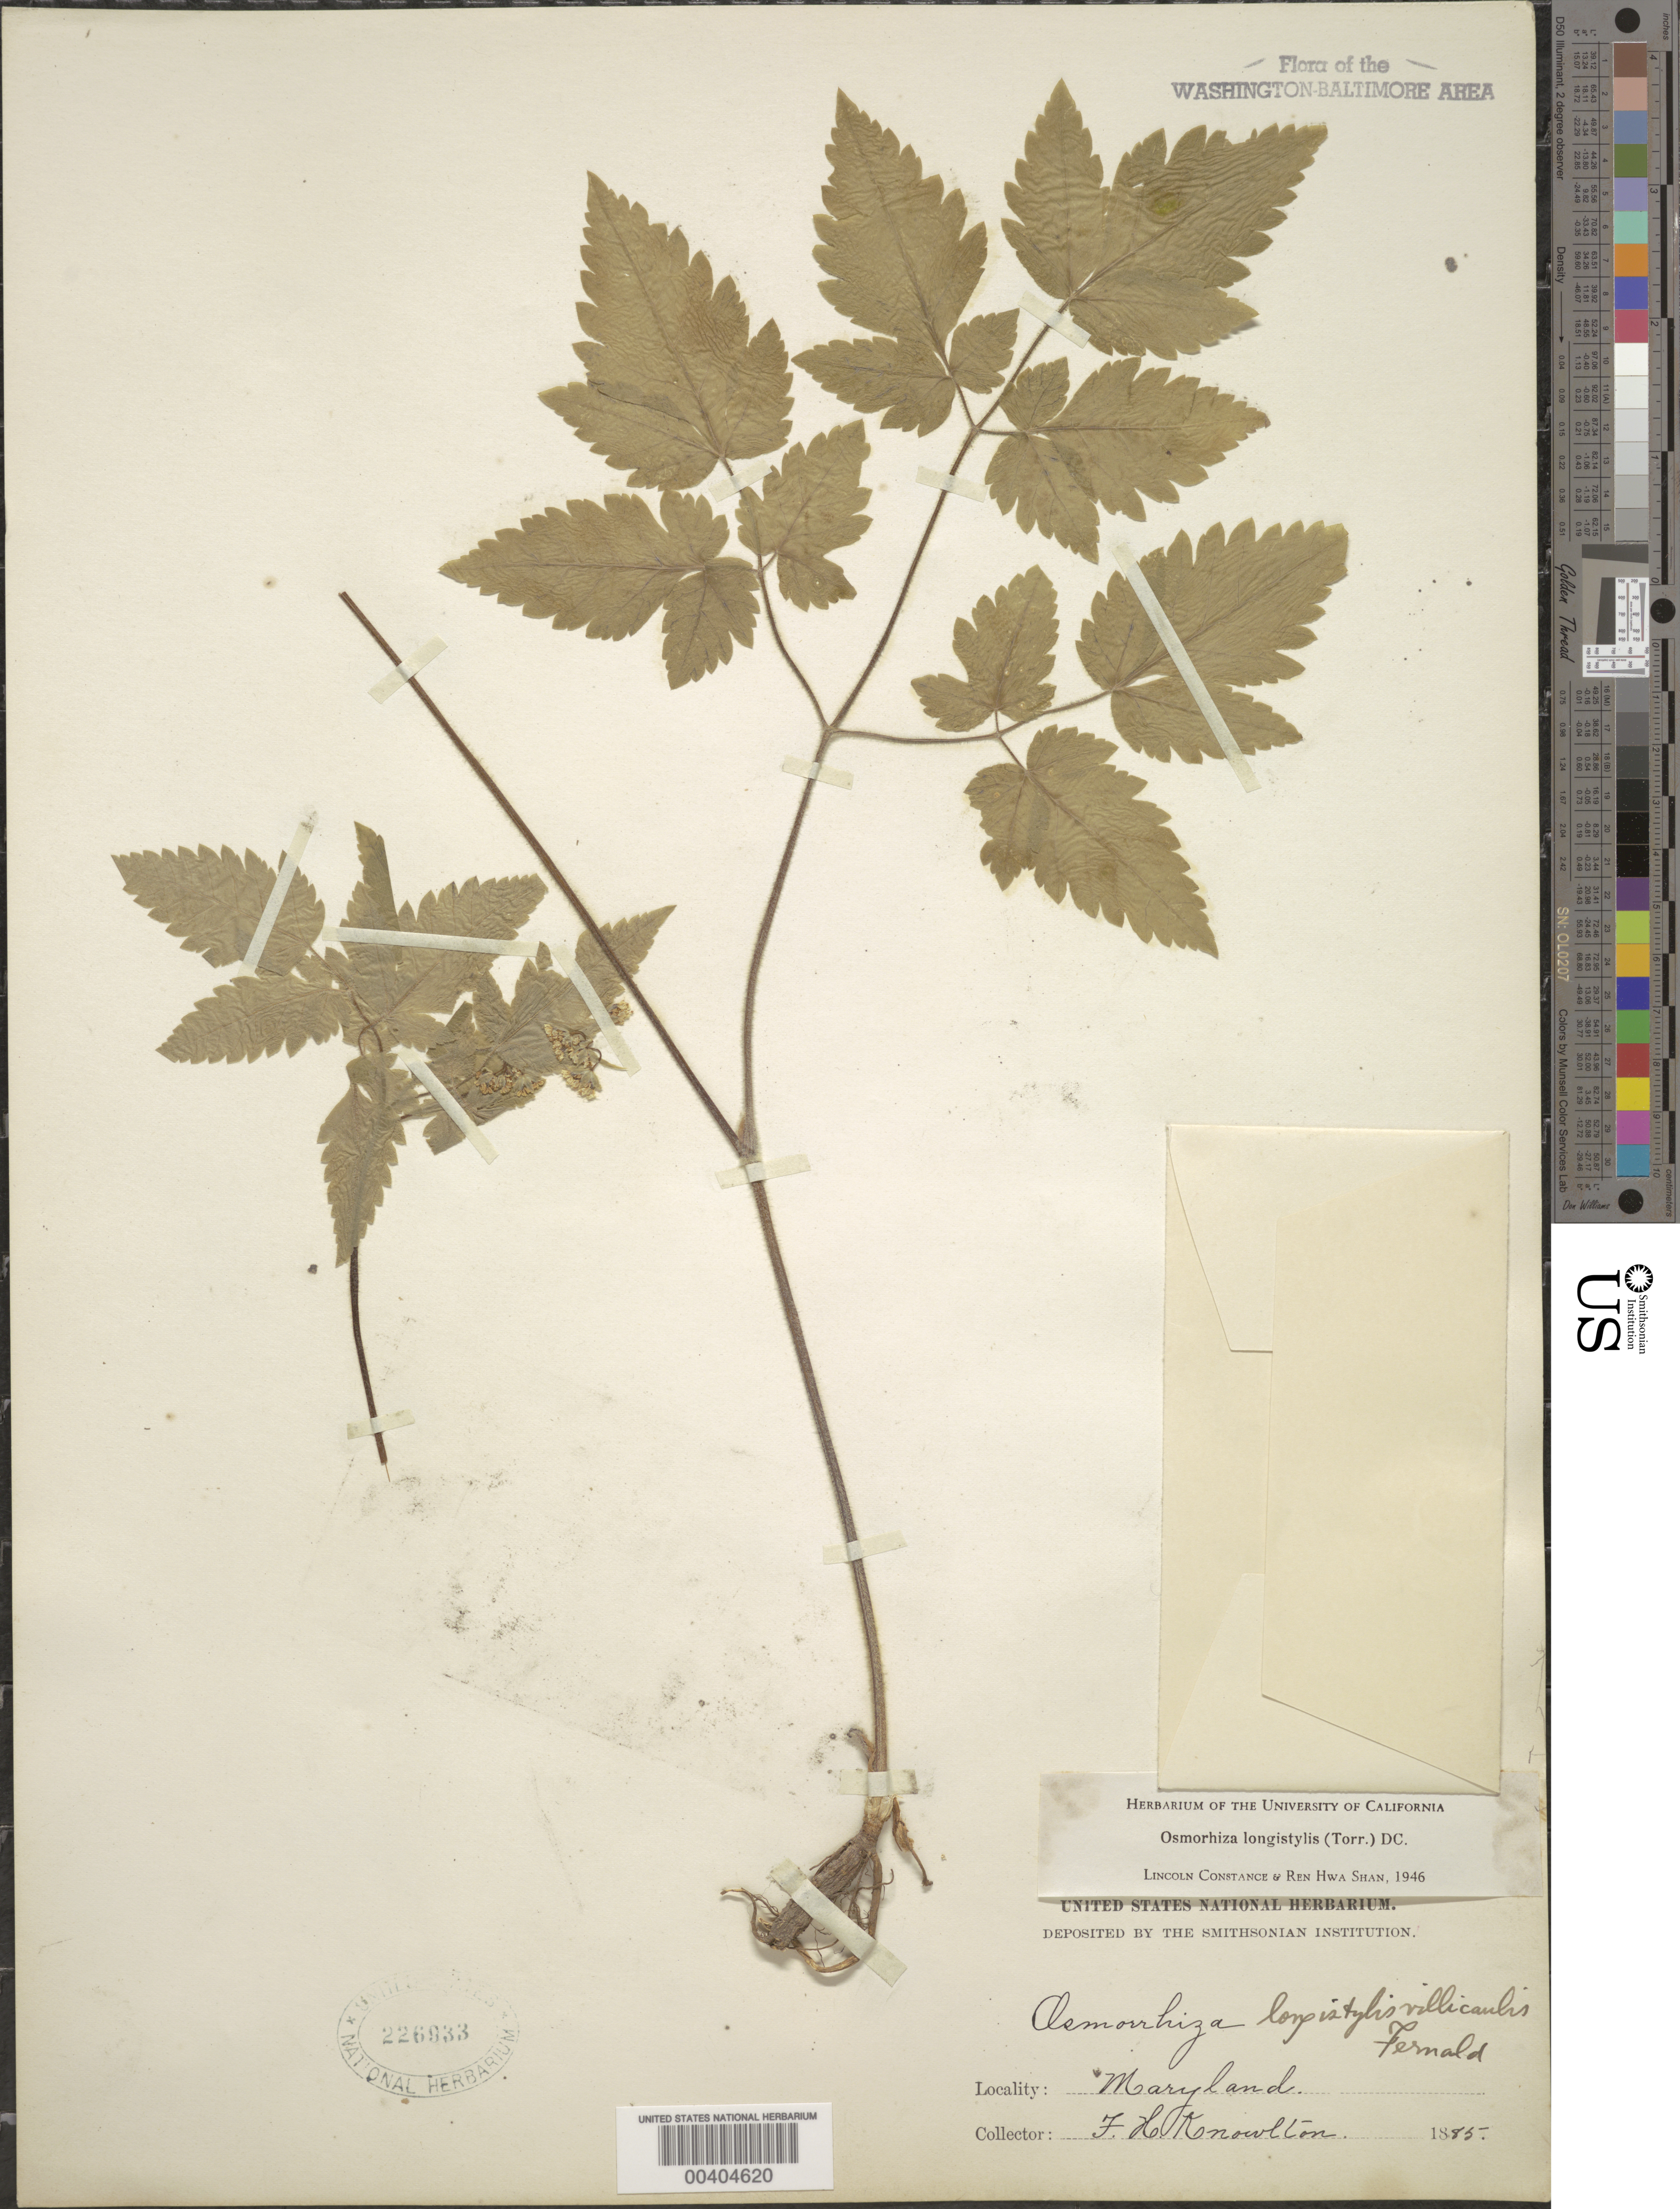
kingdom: Plantae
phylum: Tracheophyta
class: Magnoliopsida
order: Apiales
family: Apiaceae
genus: Osmorhiza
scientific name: Osmorhiza longistylis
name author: (Torr.) DC.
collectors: F. H. Knowlton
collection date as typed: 1885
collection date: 1885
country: United States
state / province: Maryland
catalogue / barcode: US 226933